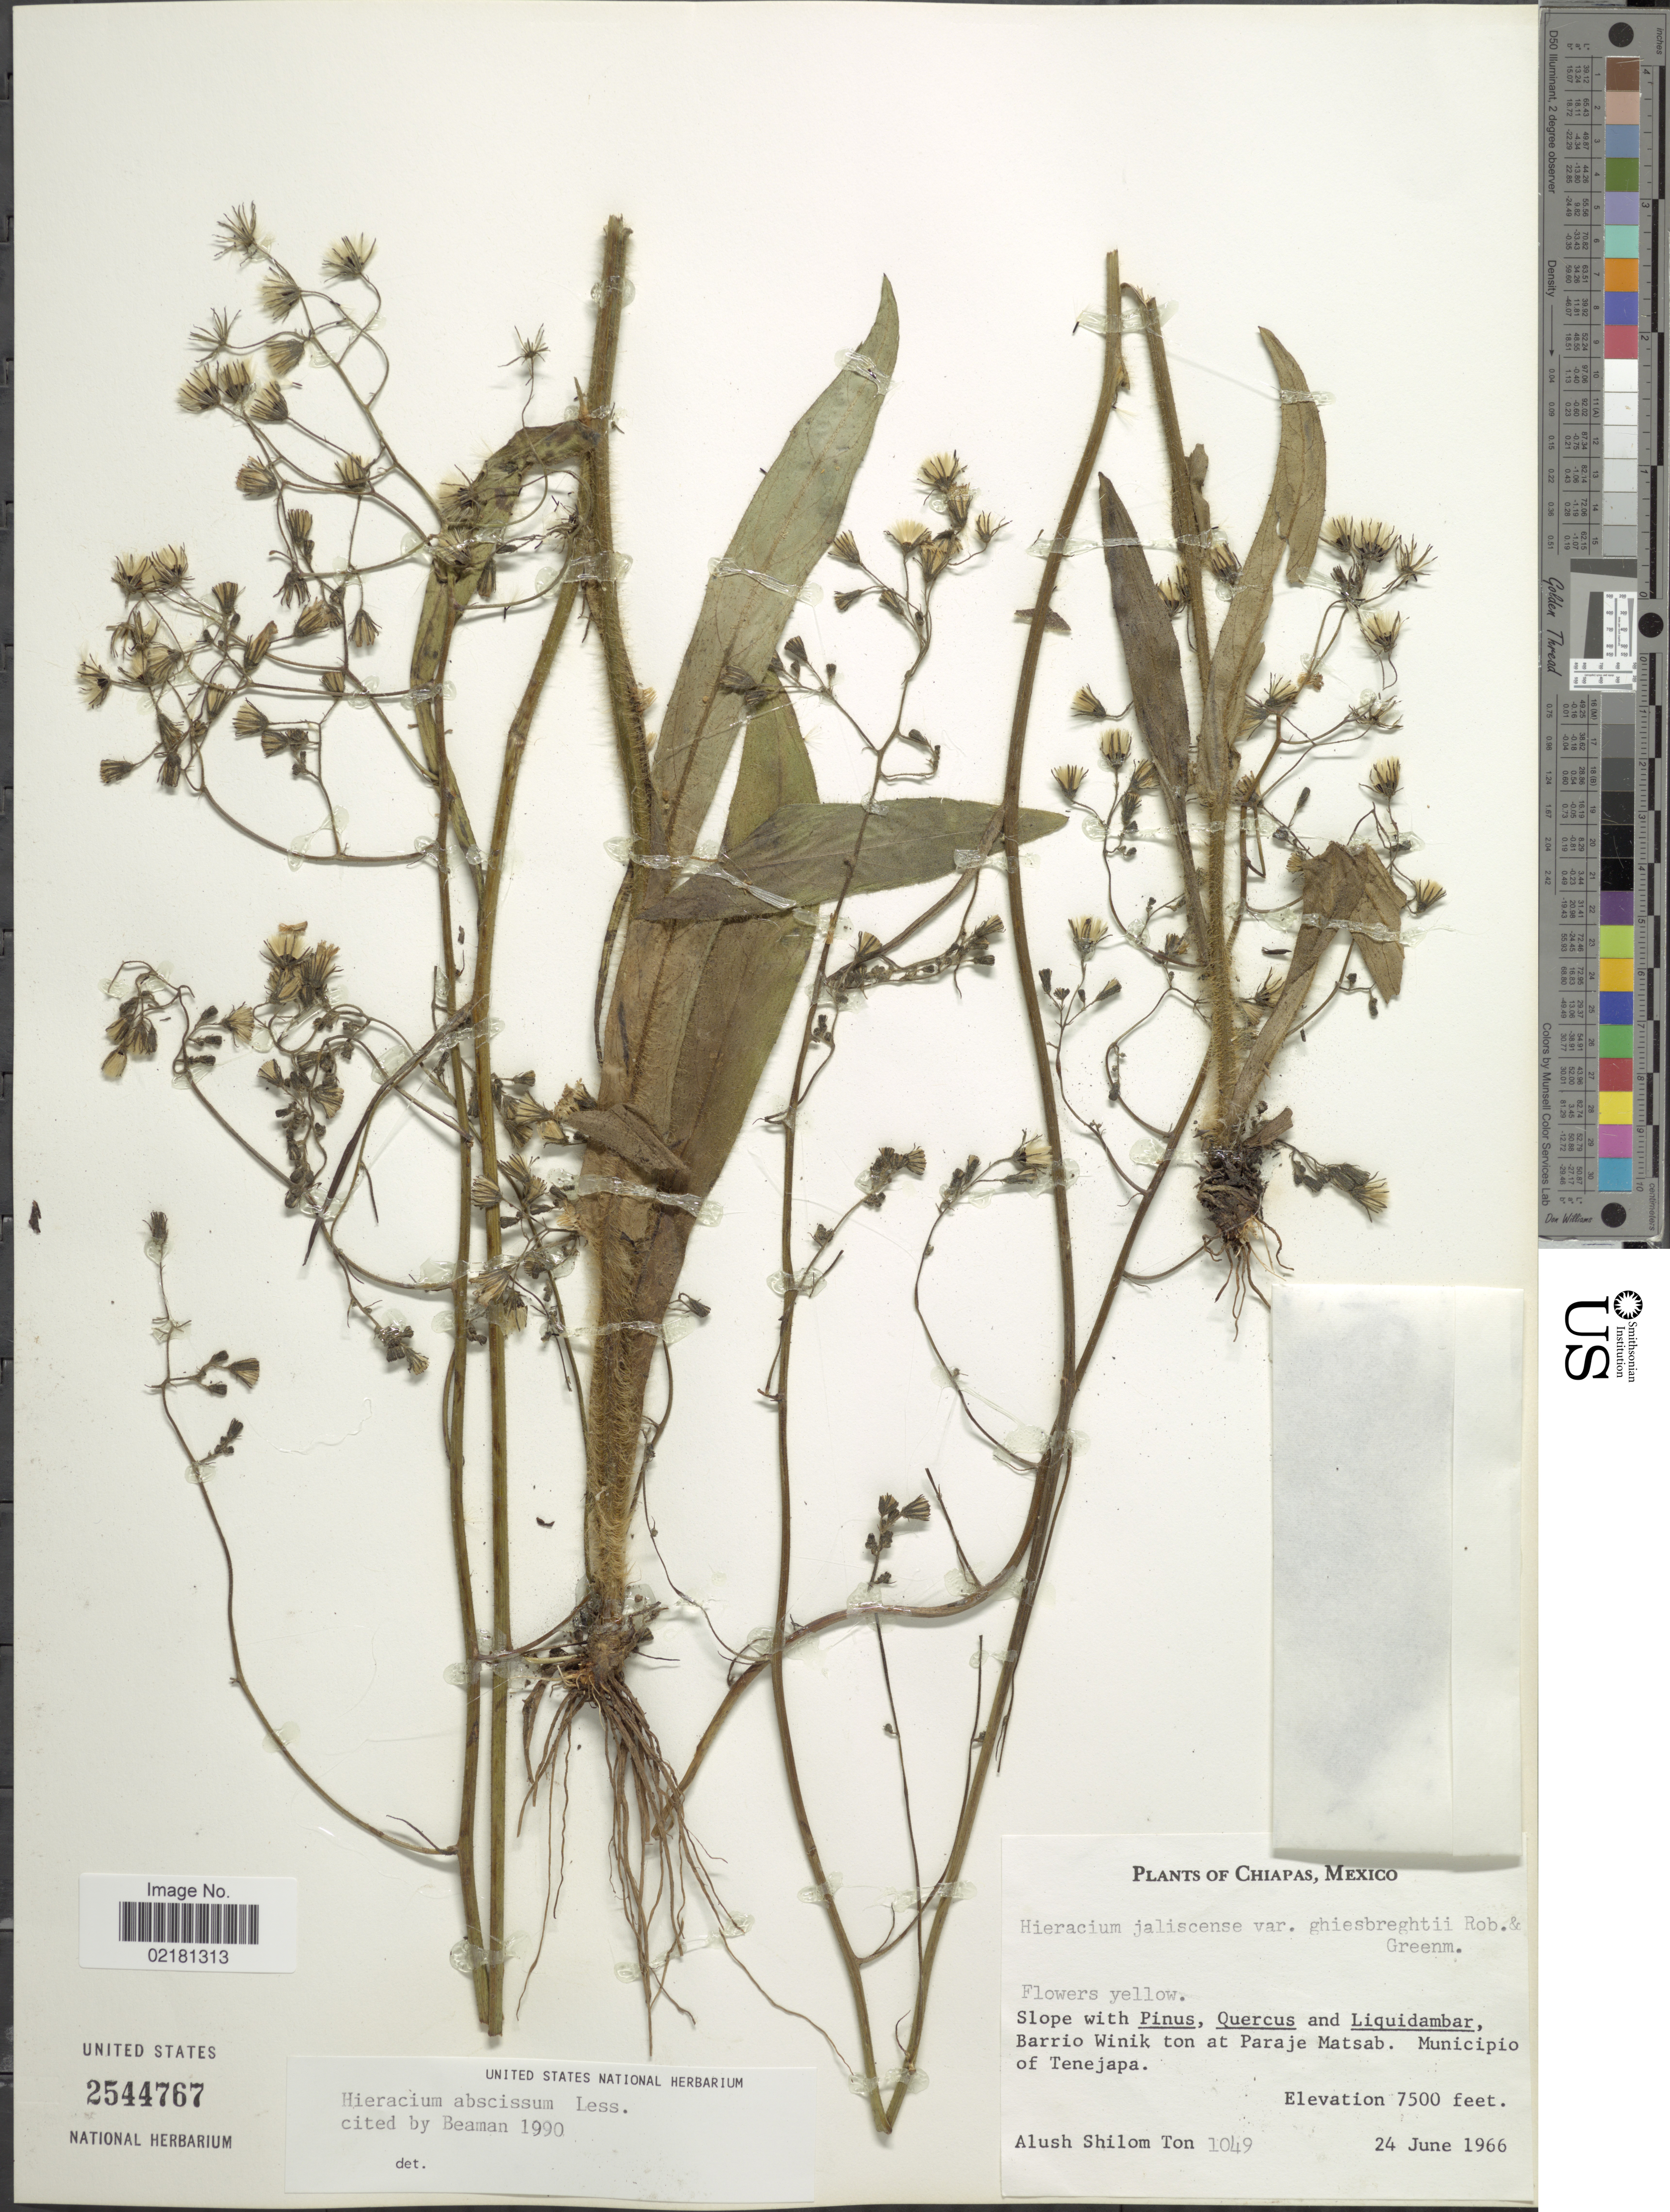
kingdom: Plantae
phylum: Tracheophyta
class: Magnoliopsida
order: Asterales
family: Asteraceae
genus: Hieracium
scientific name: Hieracium abscissum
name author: Less.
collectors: A. M. Ton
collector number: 1049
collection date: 1966-06-24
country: Mexico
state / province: Chiapas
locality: Slope, Barrio Winik ton at Paraje Matsab, Municipio of Tenejapa.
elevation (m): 2286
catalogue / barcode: US 2544767